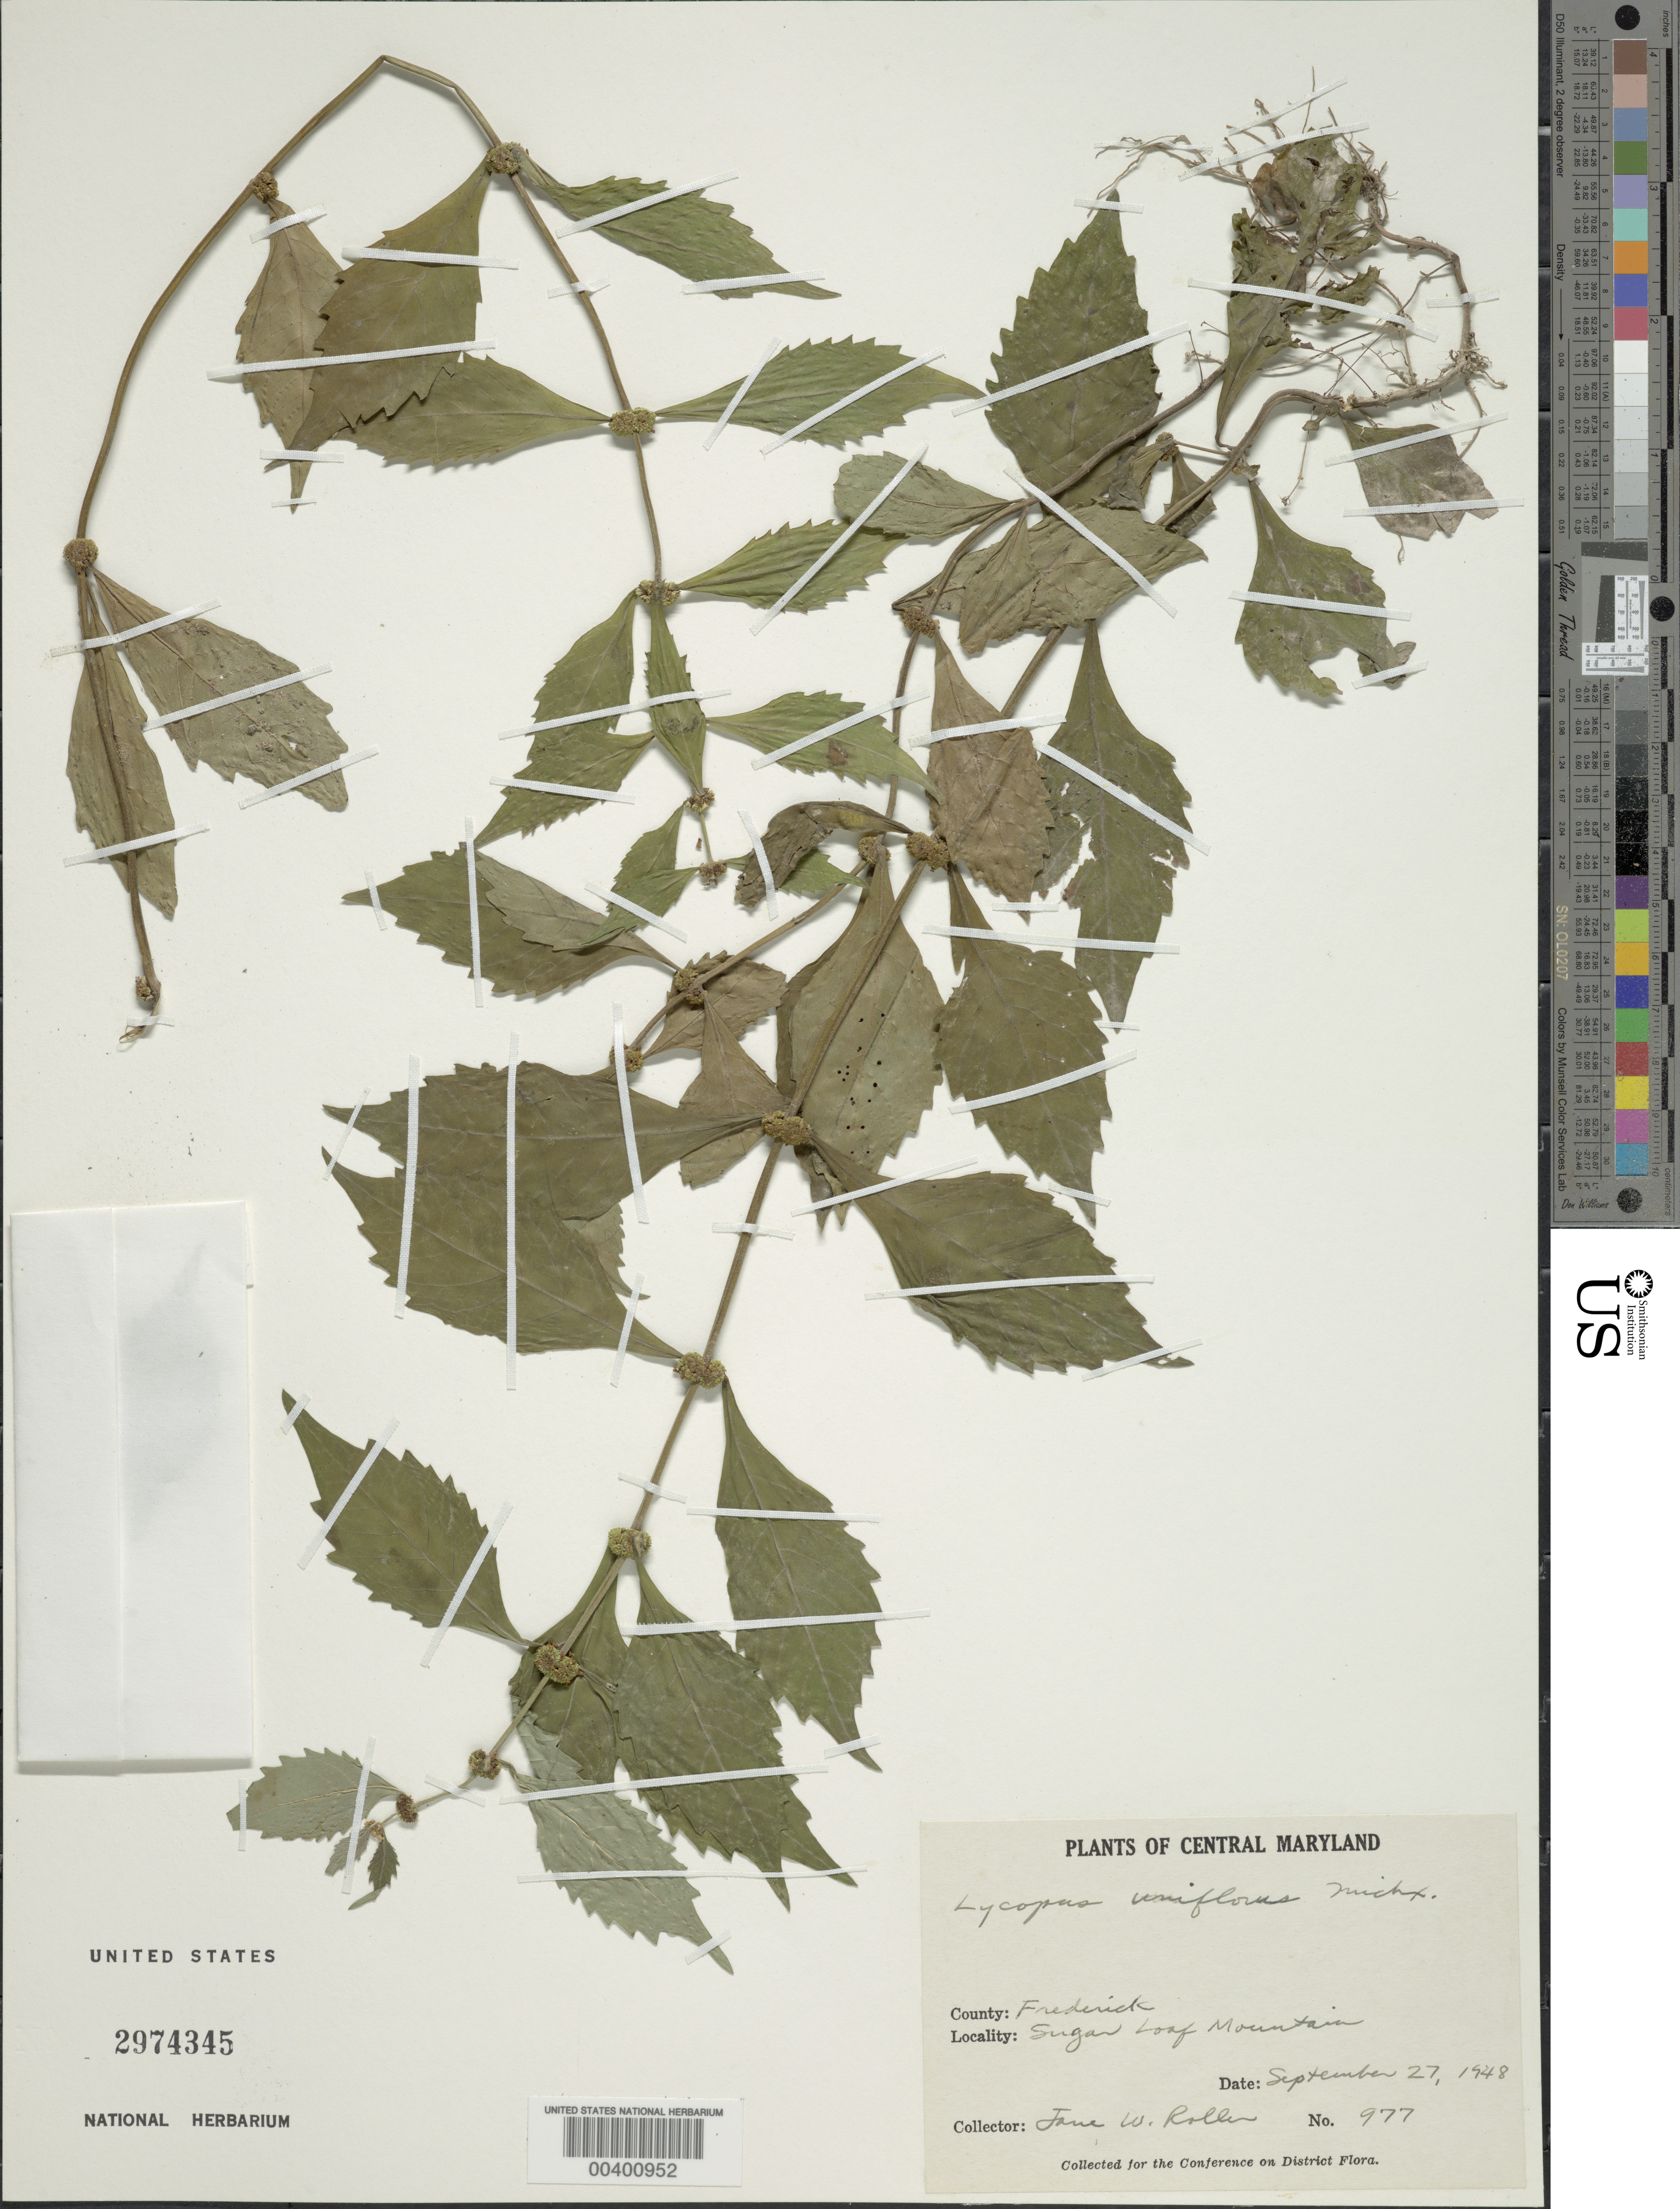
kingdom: Plantae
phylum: Tracheophyta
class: Magnoliopsida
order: Lamiales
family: Lamiaceae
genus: Lycopus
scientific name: Lycopus uniflorus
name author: Michx.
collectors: J. W. Roller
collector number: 977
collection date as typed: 27 Sep 1948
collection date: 1948-09-27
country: United States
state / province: Maryland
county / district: Frederick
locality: Sugar Loaf Mt.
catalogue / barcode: US 2974345